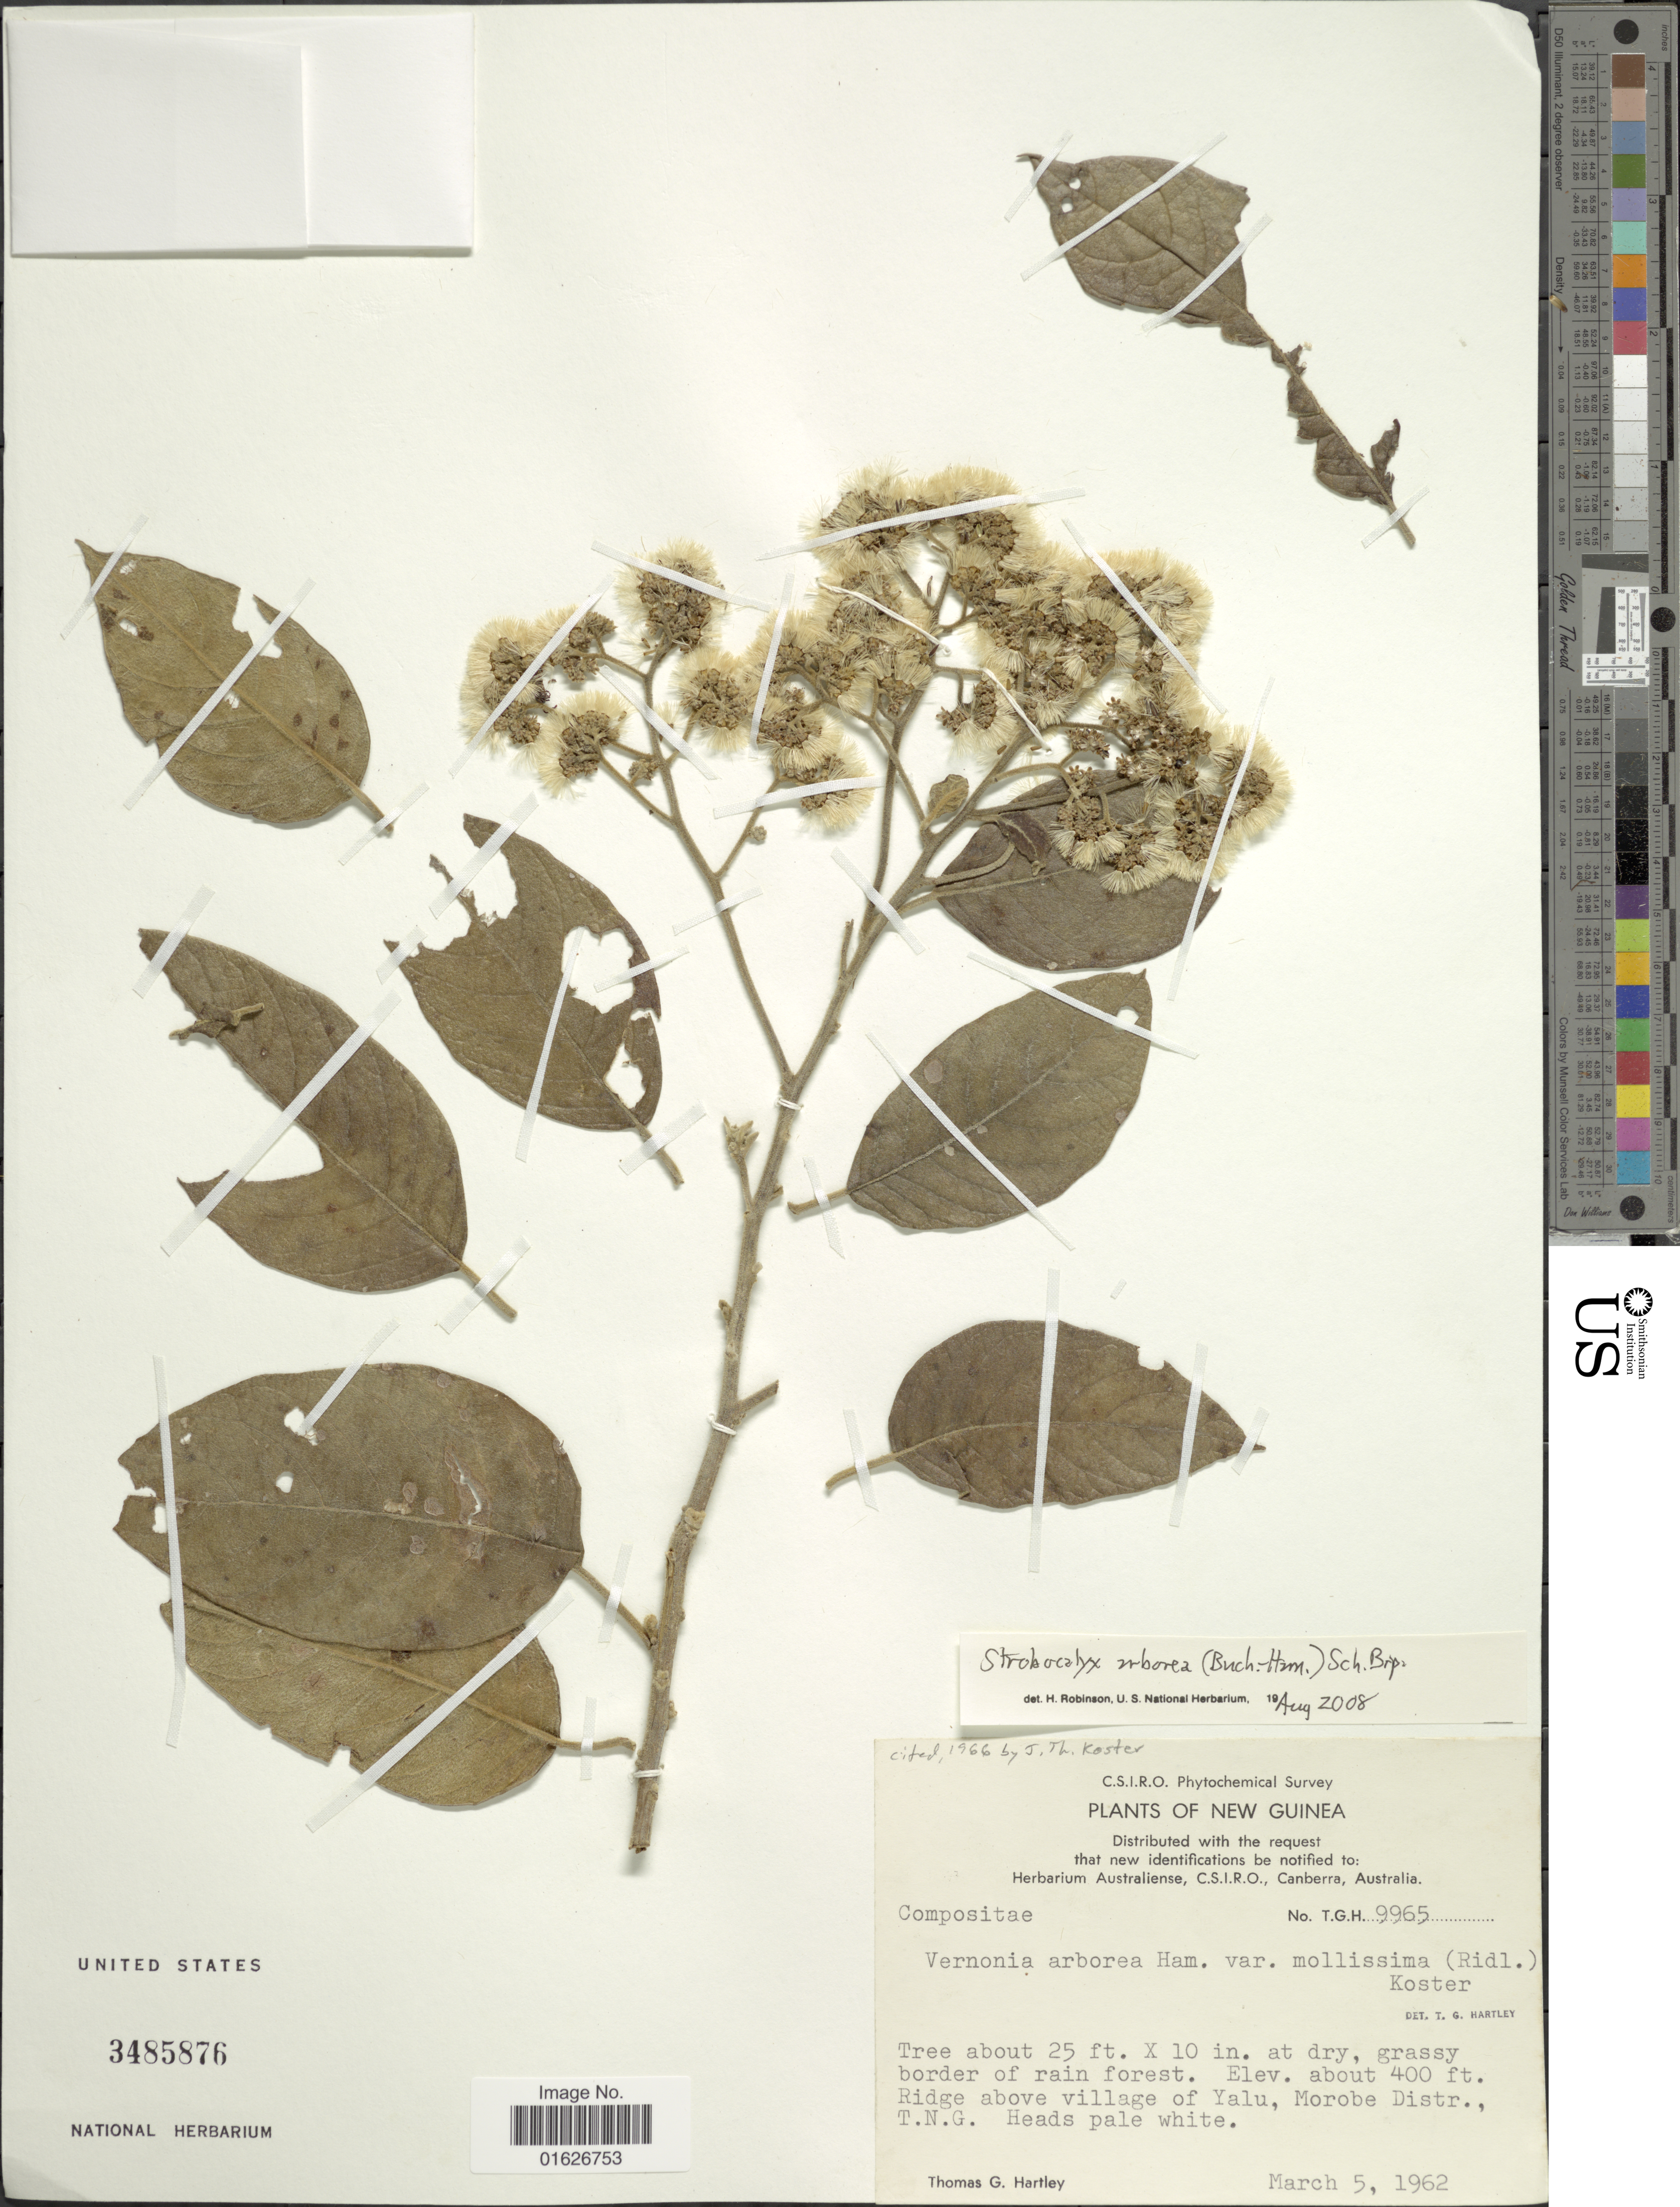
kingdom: Plantae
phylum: Tracheophyta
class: Magnoliopsida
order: Asterales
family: Asteraceae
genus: Strobocalyx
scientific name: Strobocalyx arborea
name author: (Buch.-Ham.) Sch. Bip.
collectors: T. G. Hartley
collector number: T.G.H.9965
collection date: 1962-03-05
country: Papua New Guinea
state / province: Morobe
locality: Ridge above village of Yalu, Morobe distr. T. N. G.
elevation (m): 1219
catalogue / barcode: US 3485876